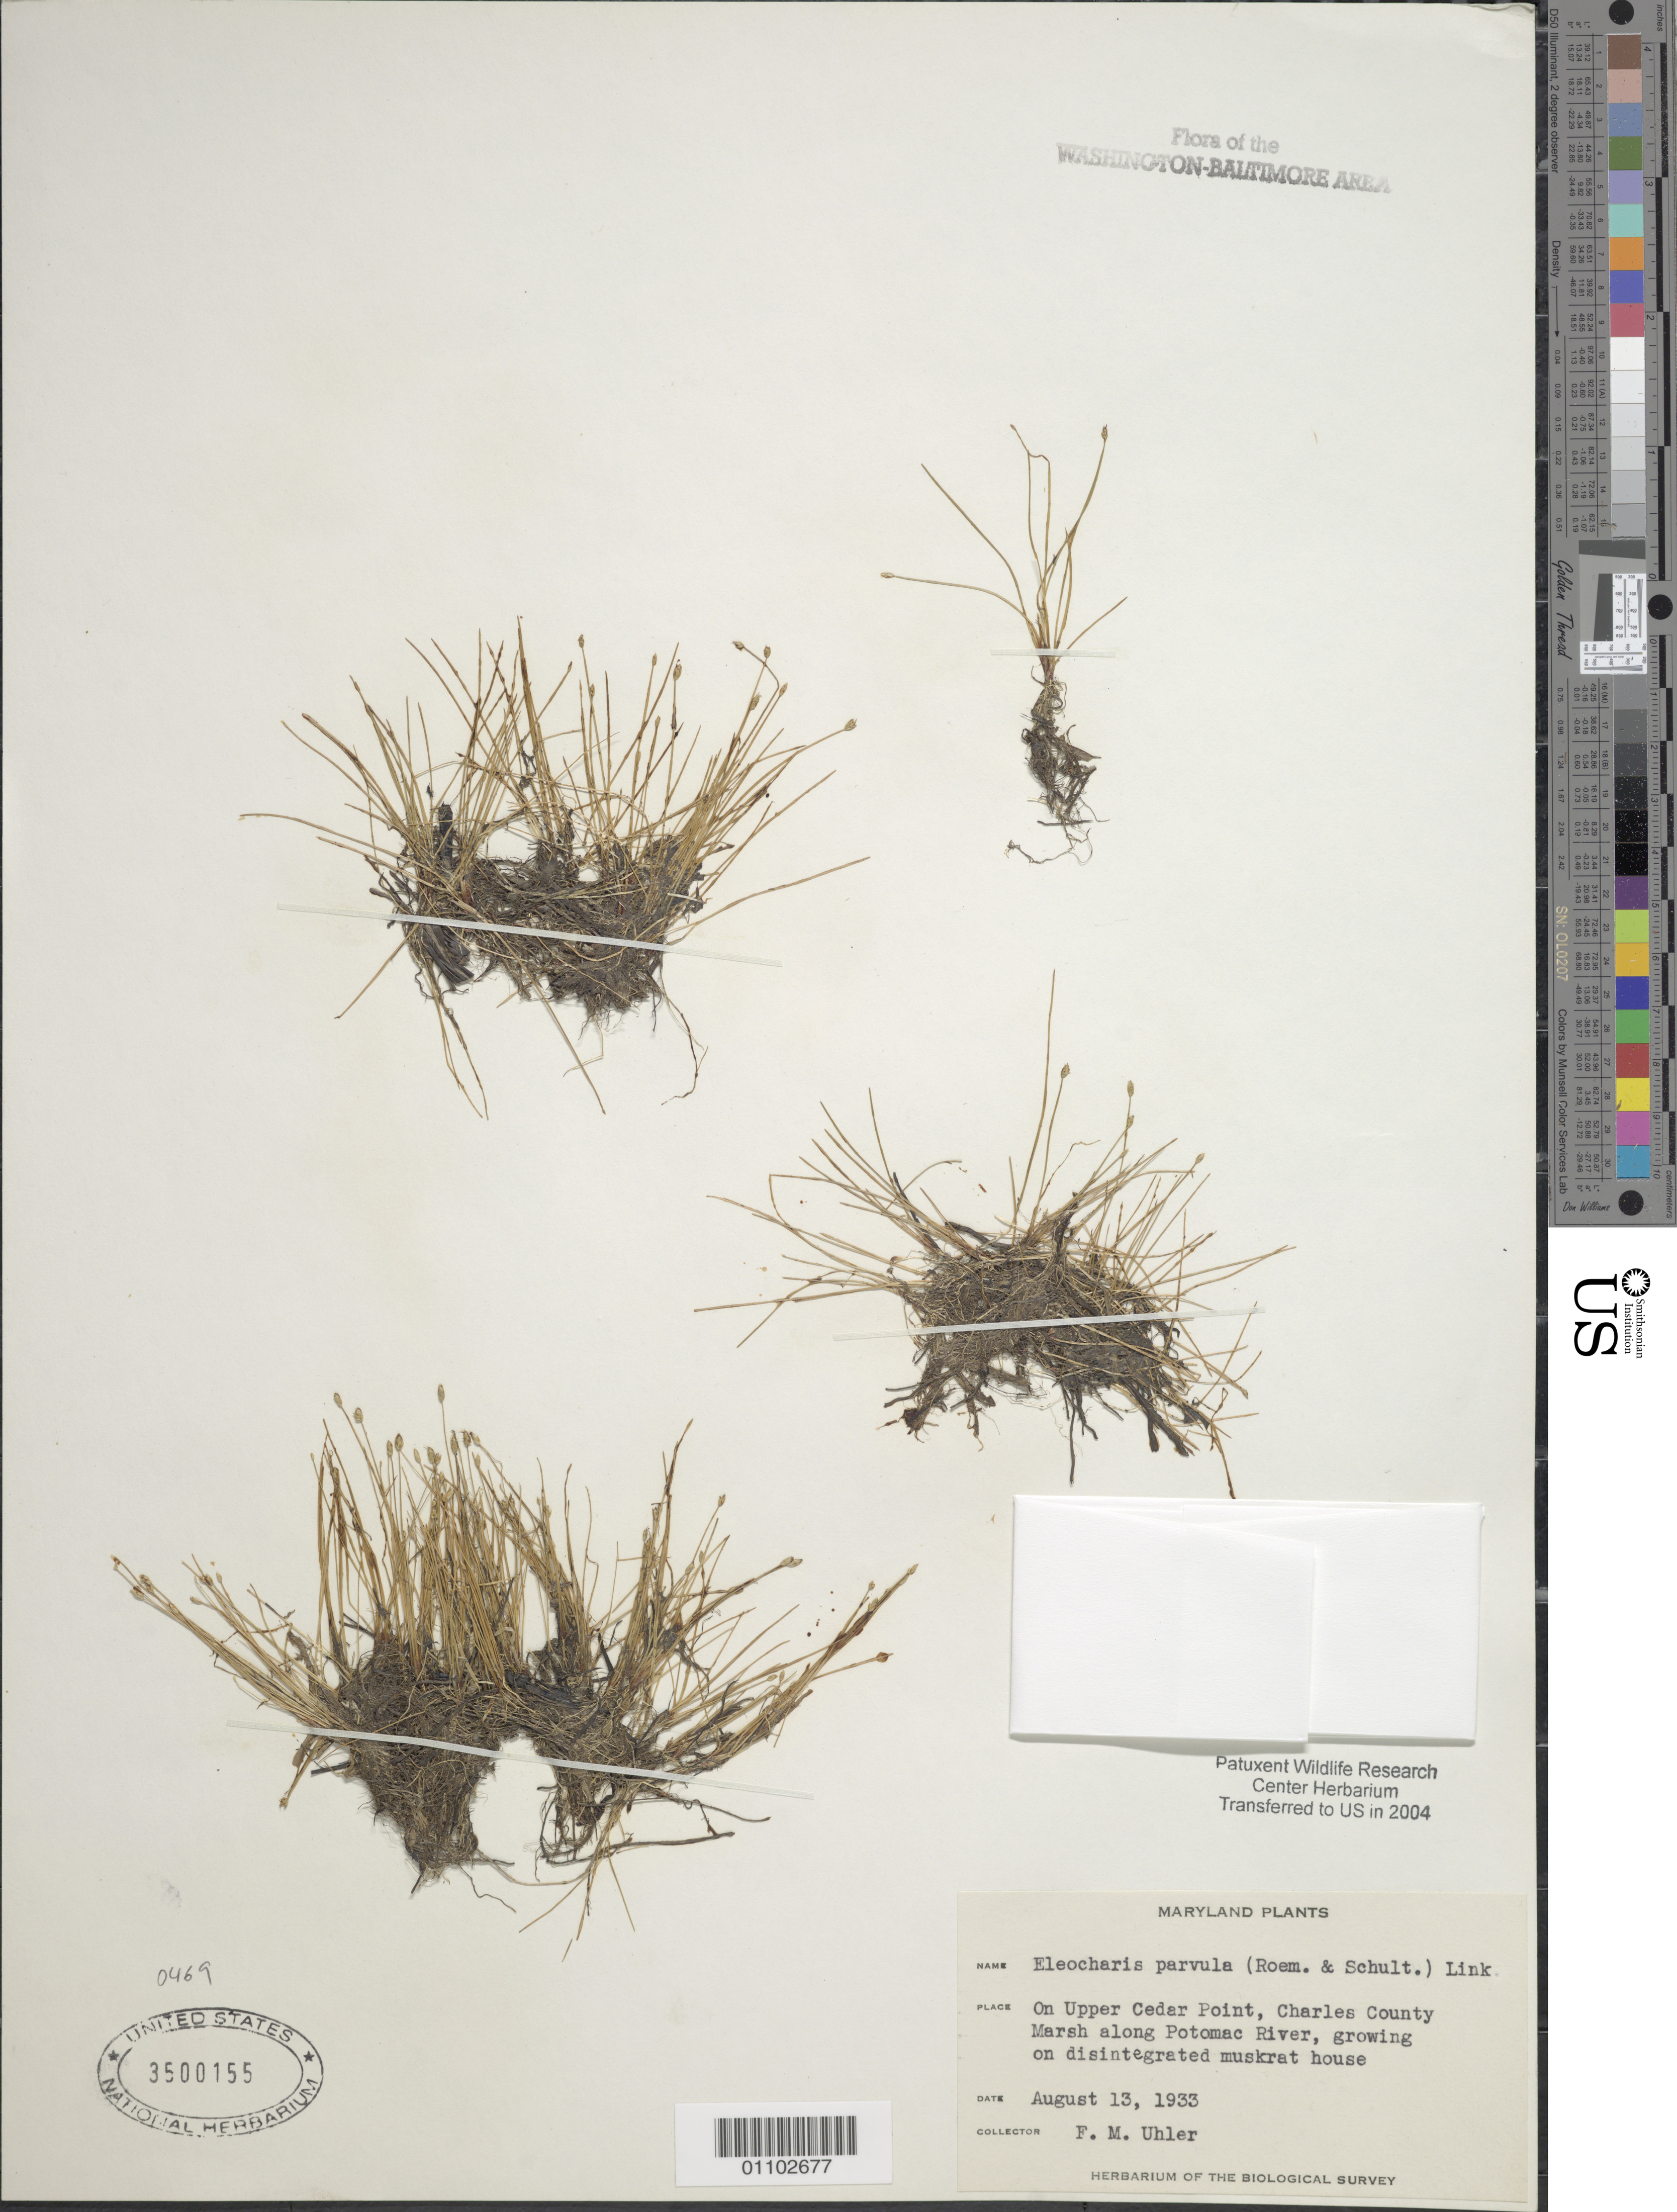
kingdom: Plantae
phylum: Tracheophyta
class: Liliopsida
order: Poales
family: Cyperaceae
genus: Eleocharis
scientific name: Eleocharis parvula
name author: (Roem. & Schult.) Link ex Williams et al.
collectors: F. Uhler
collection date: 1933-08-13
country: United States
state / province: Maryland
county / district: Charles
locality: On Upper Cedar Point, Marsh along Potomac River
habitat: Marsh along river, growing on disintegrated muskrat house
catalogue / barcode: US 3500155